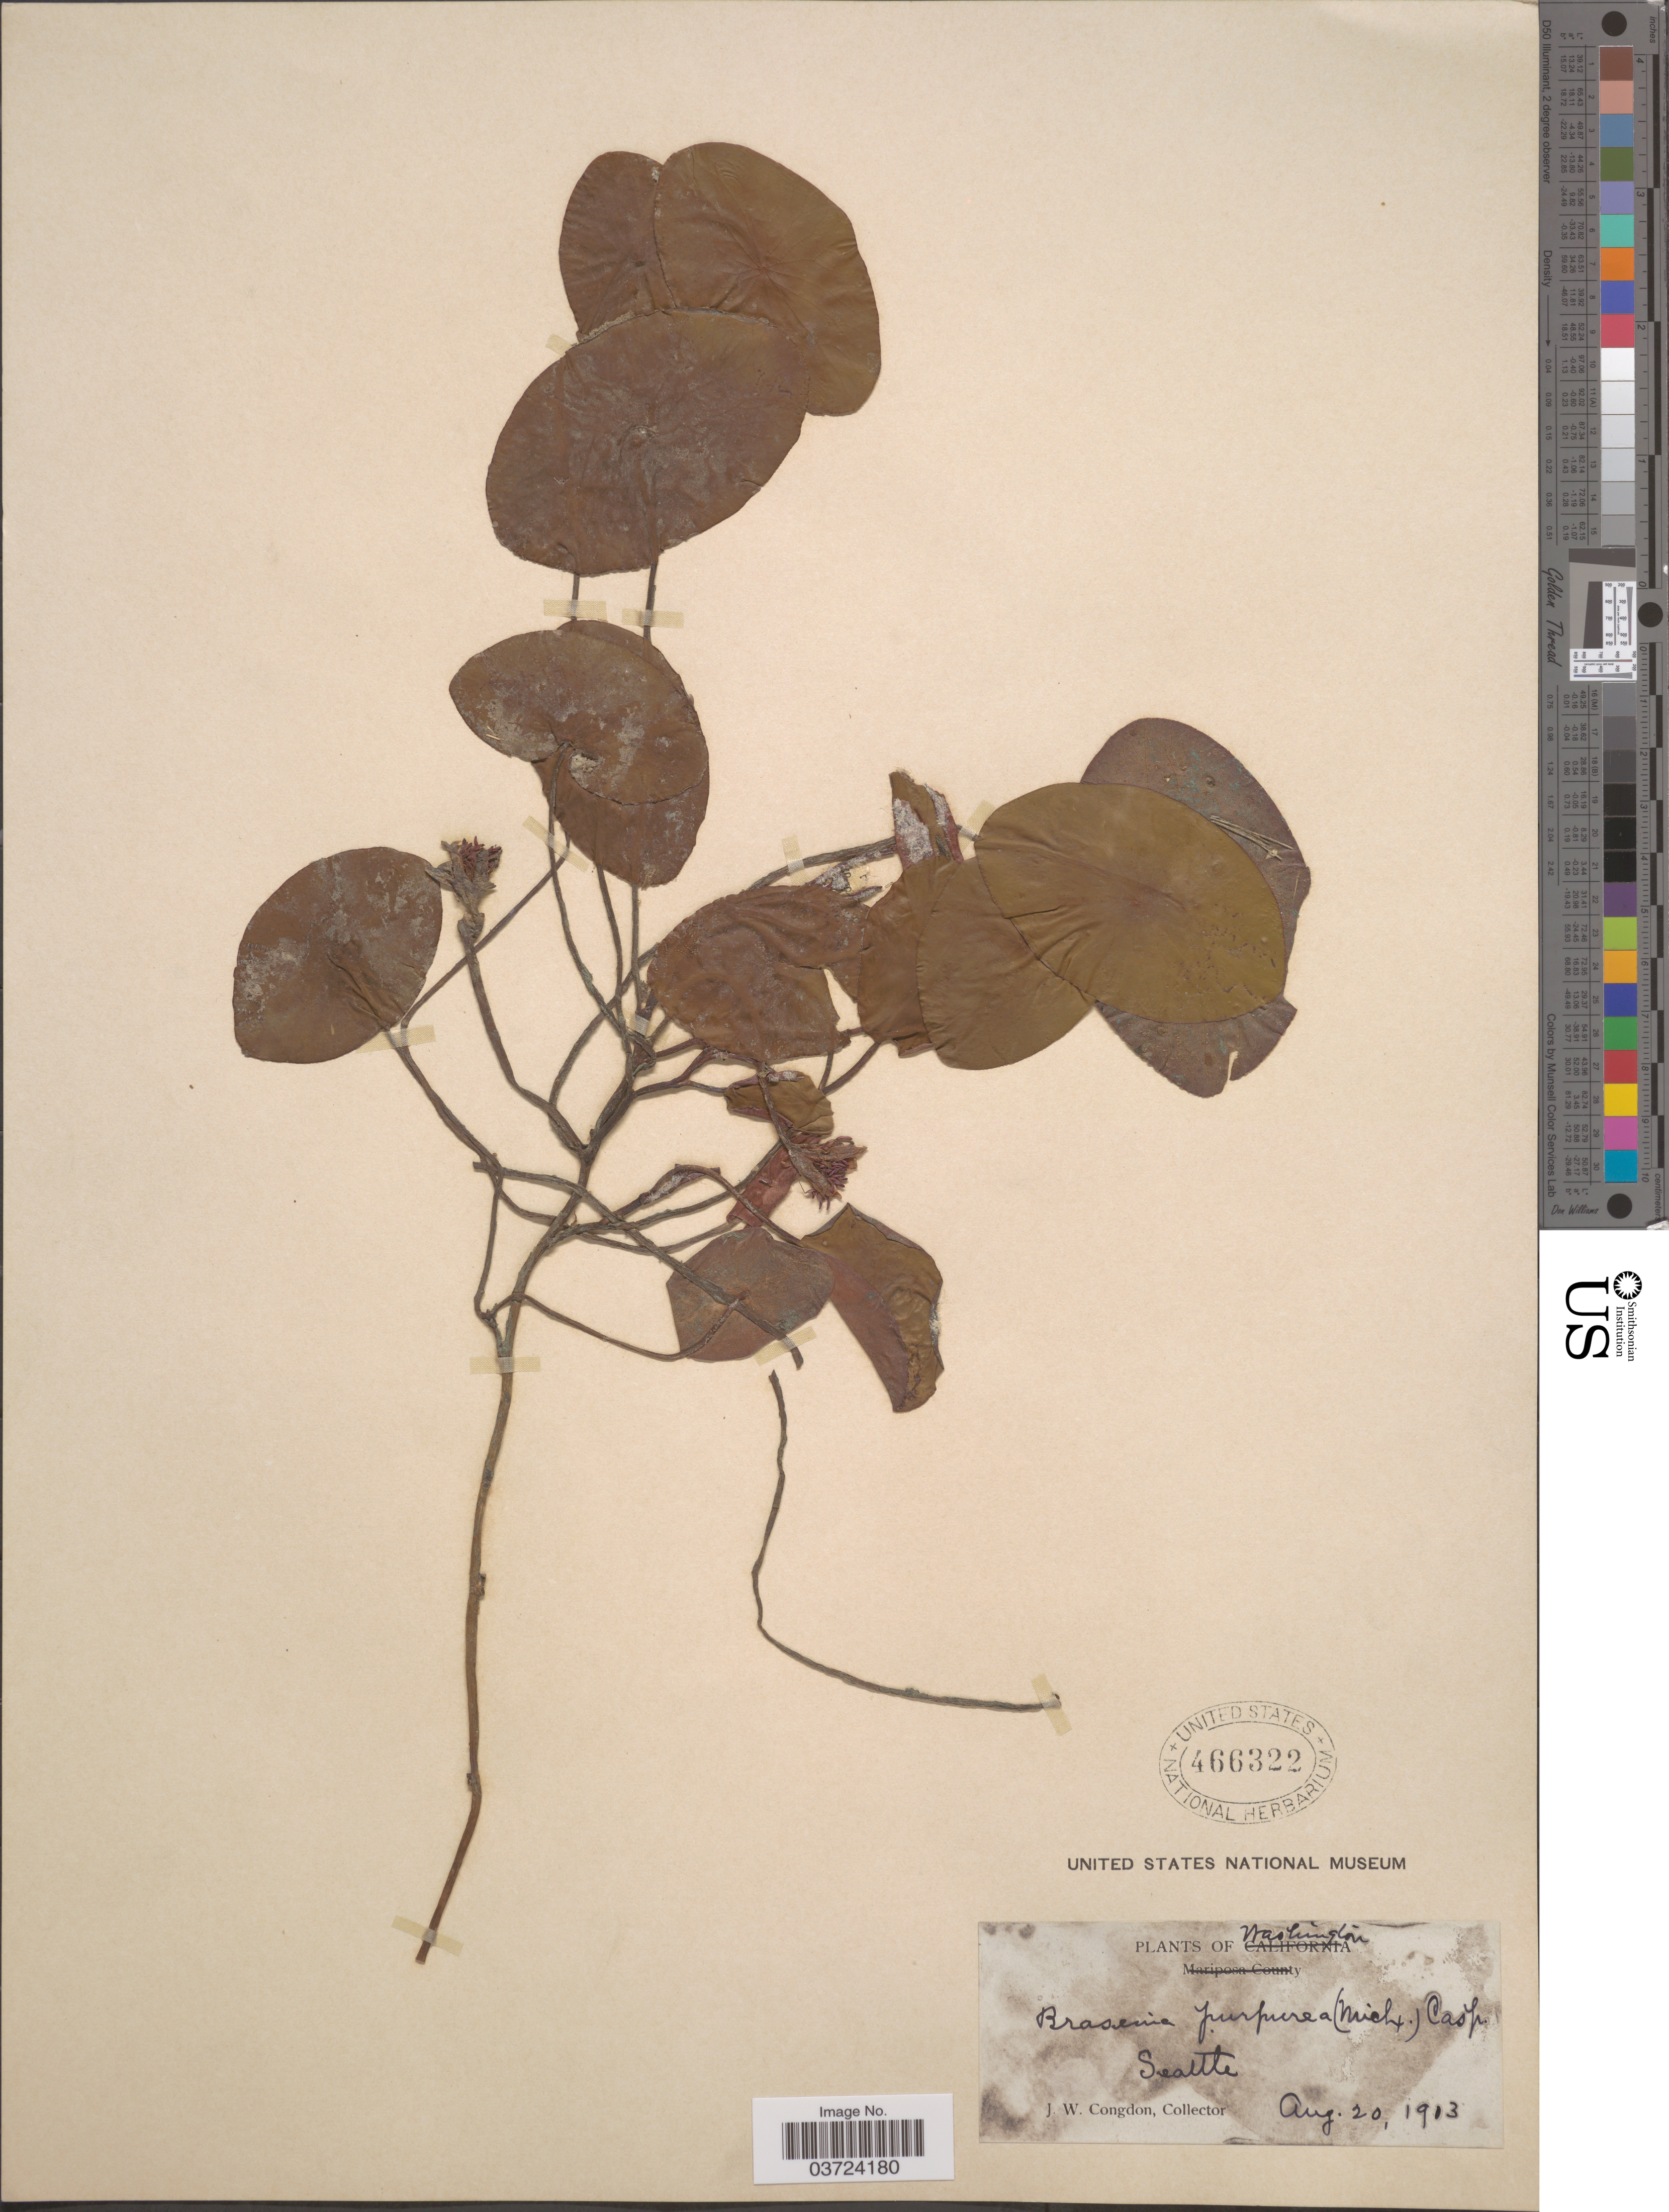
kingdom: Plantae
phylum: Tracheophyta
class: Magnoliopsida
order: Nymphaeales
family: Cabombaceae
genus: Brasenia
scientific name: Brasenia schreberi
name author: J.F. Gmel.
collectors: J. W. Congdon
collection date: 1913-08-20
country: United States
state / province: Washington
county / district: King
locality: Seattle.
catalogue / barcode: US 466322